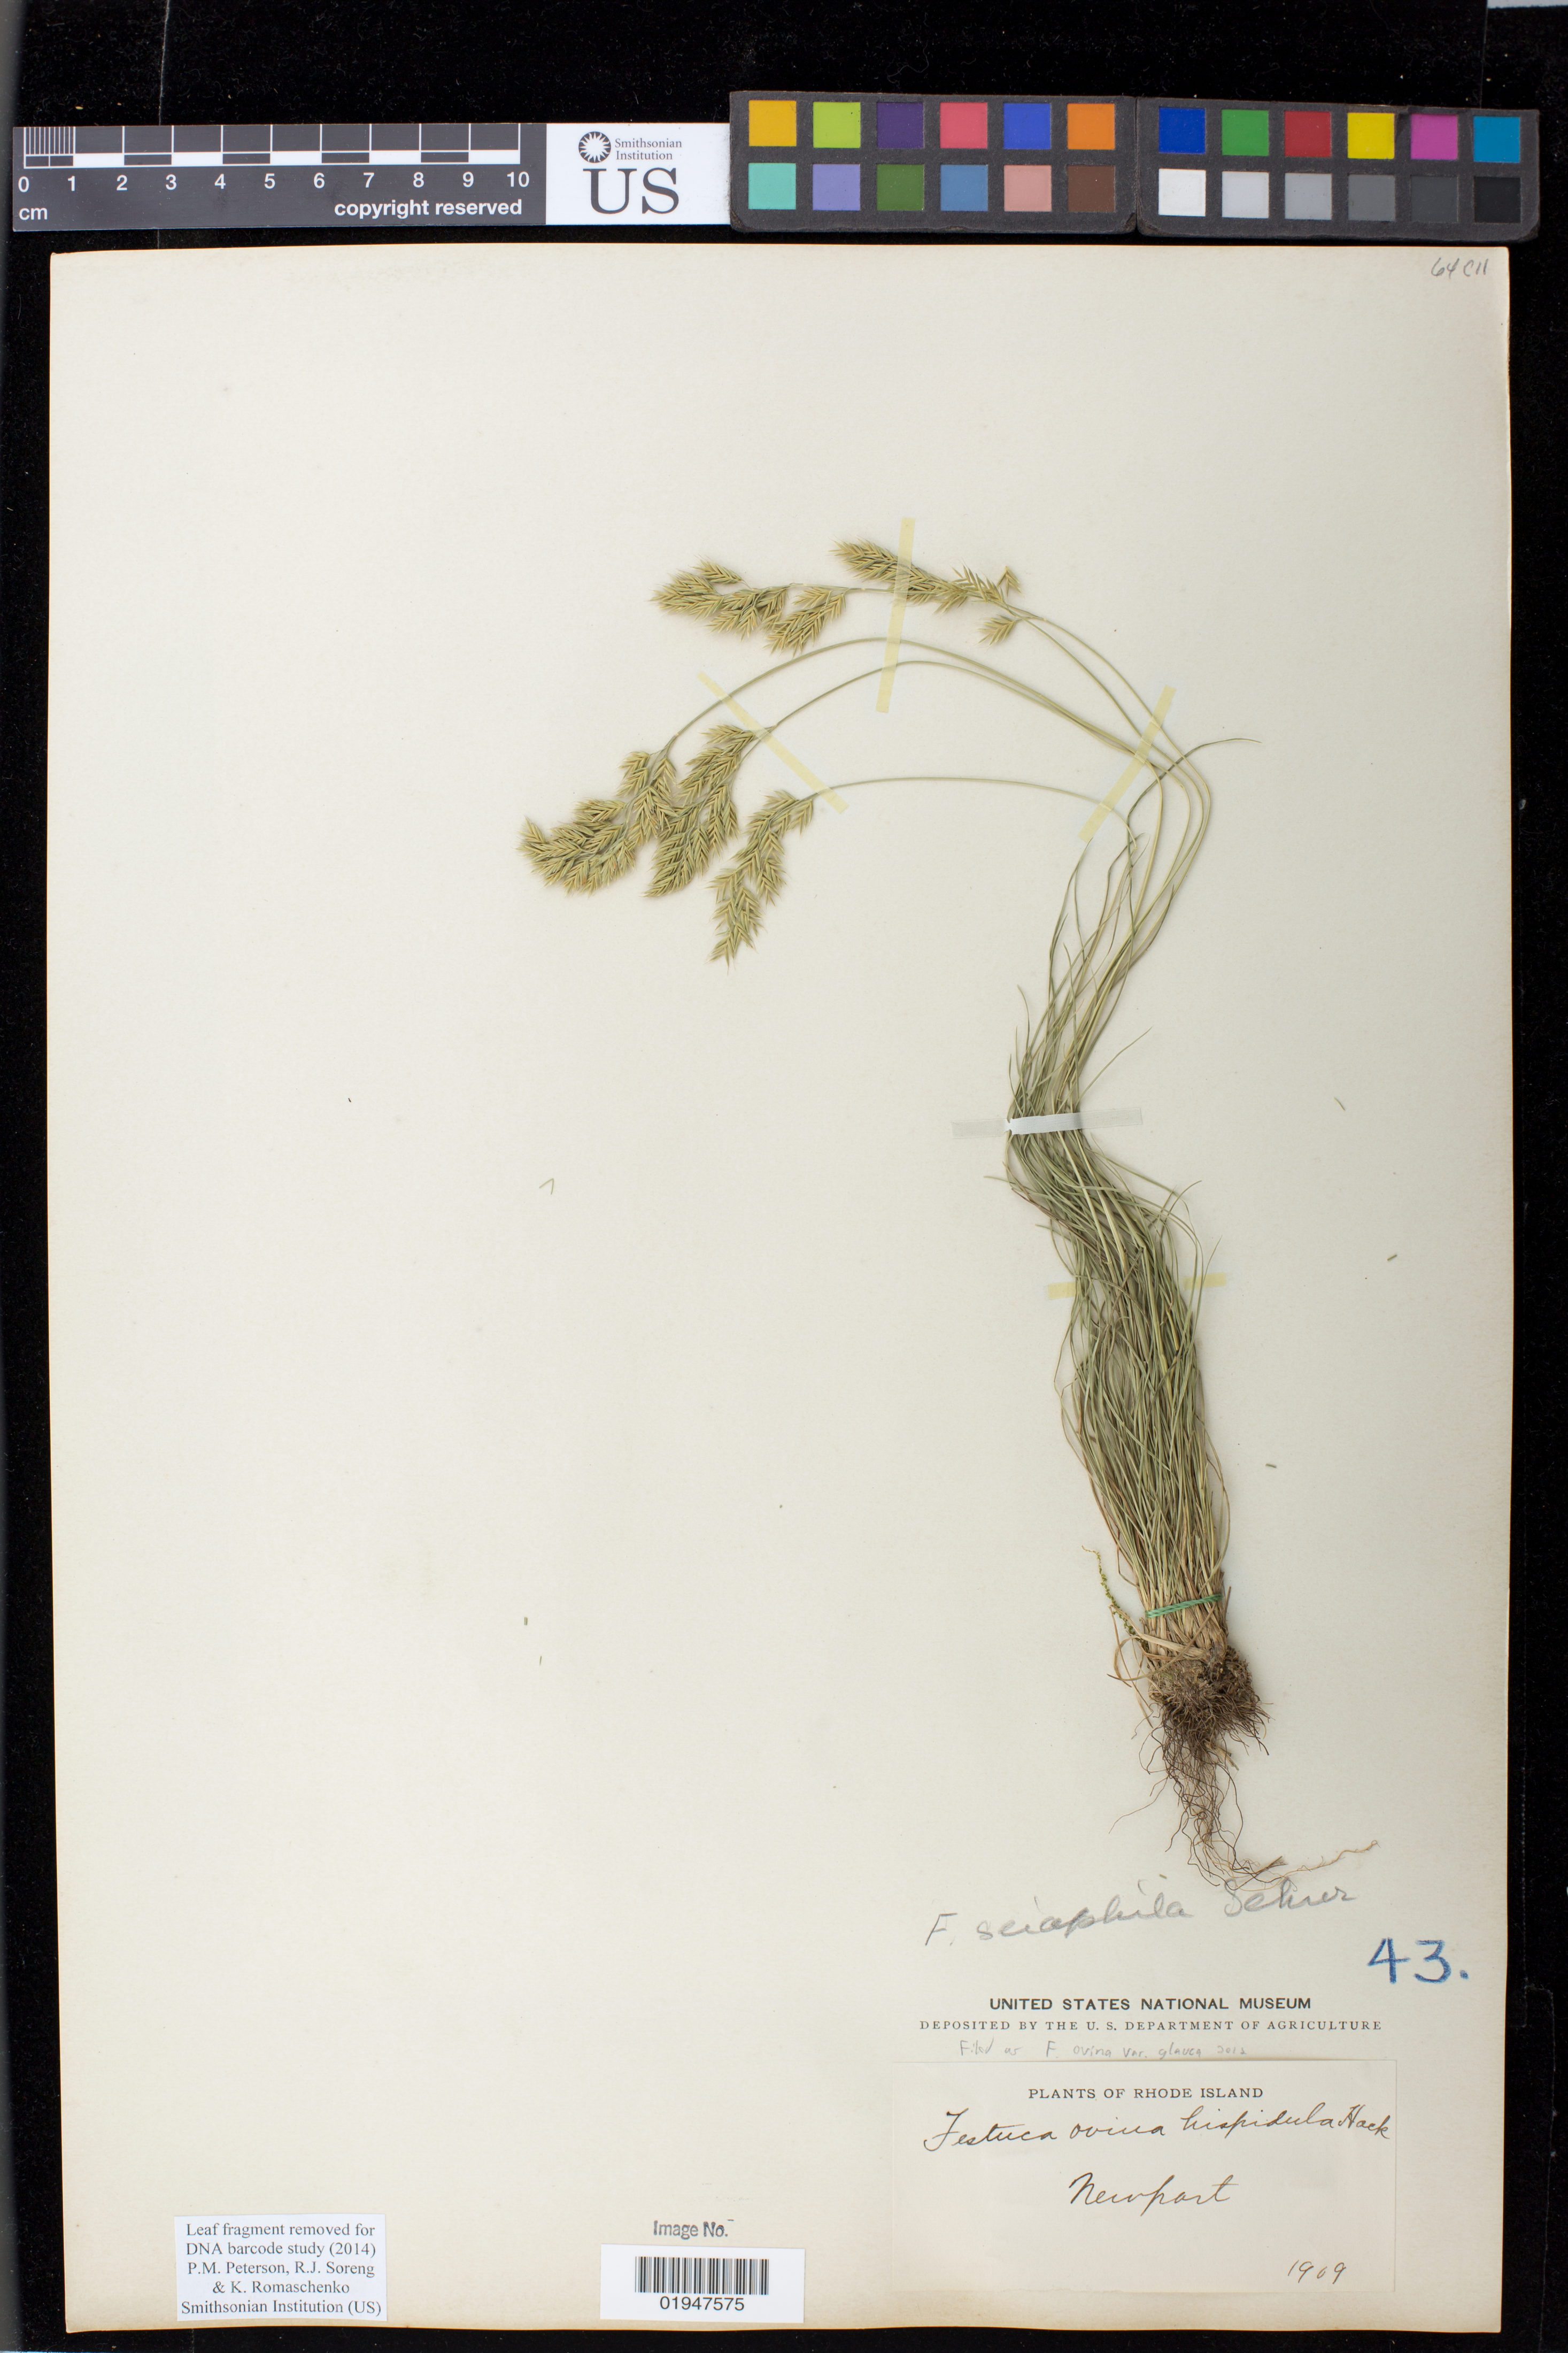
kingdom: Plantae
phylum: Tracheophyta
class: Liliopsida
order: Poales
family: Poaceae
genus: Festuca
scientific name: Festuca ovina var. glauca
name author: (P. Beauv.) G. Mey.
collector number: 43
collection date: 1909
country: United States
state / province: Rhode Island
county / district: Newport County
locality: Newport